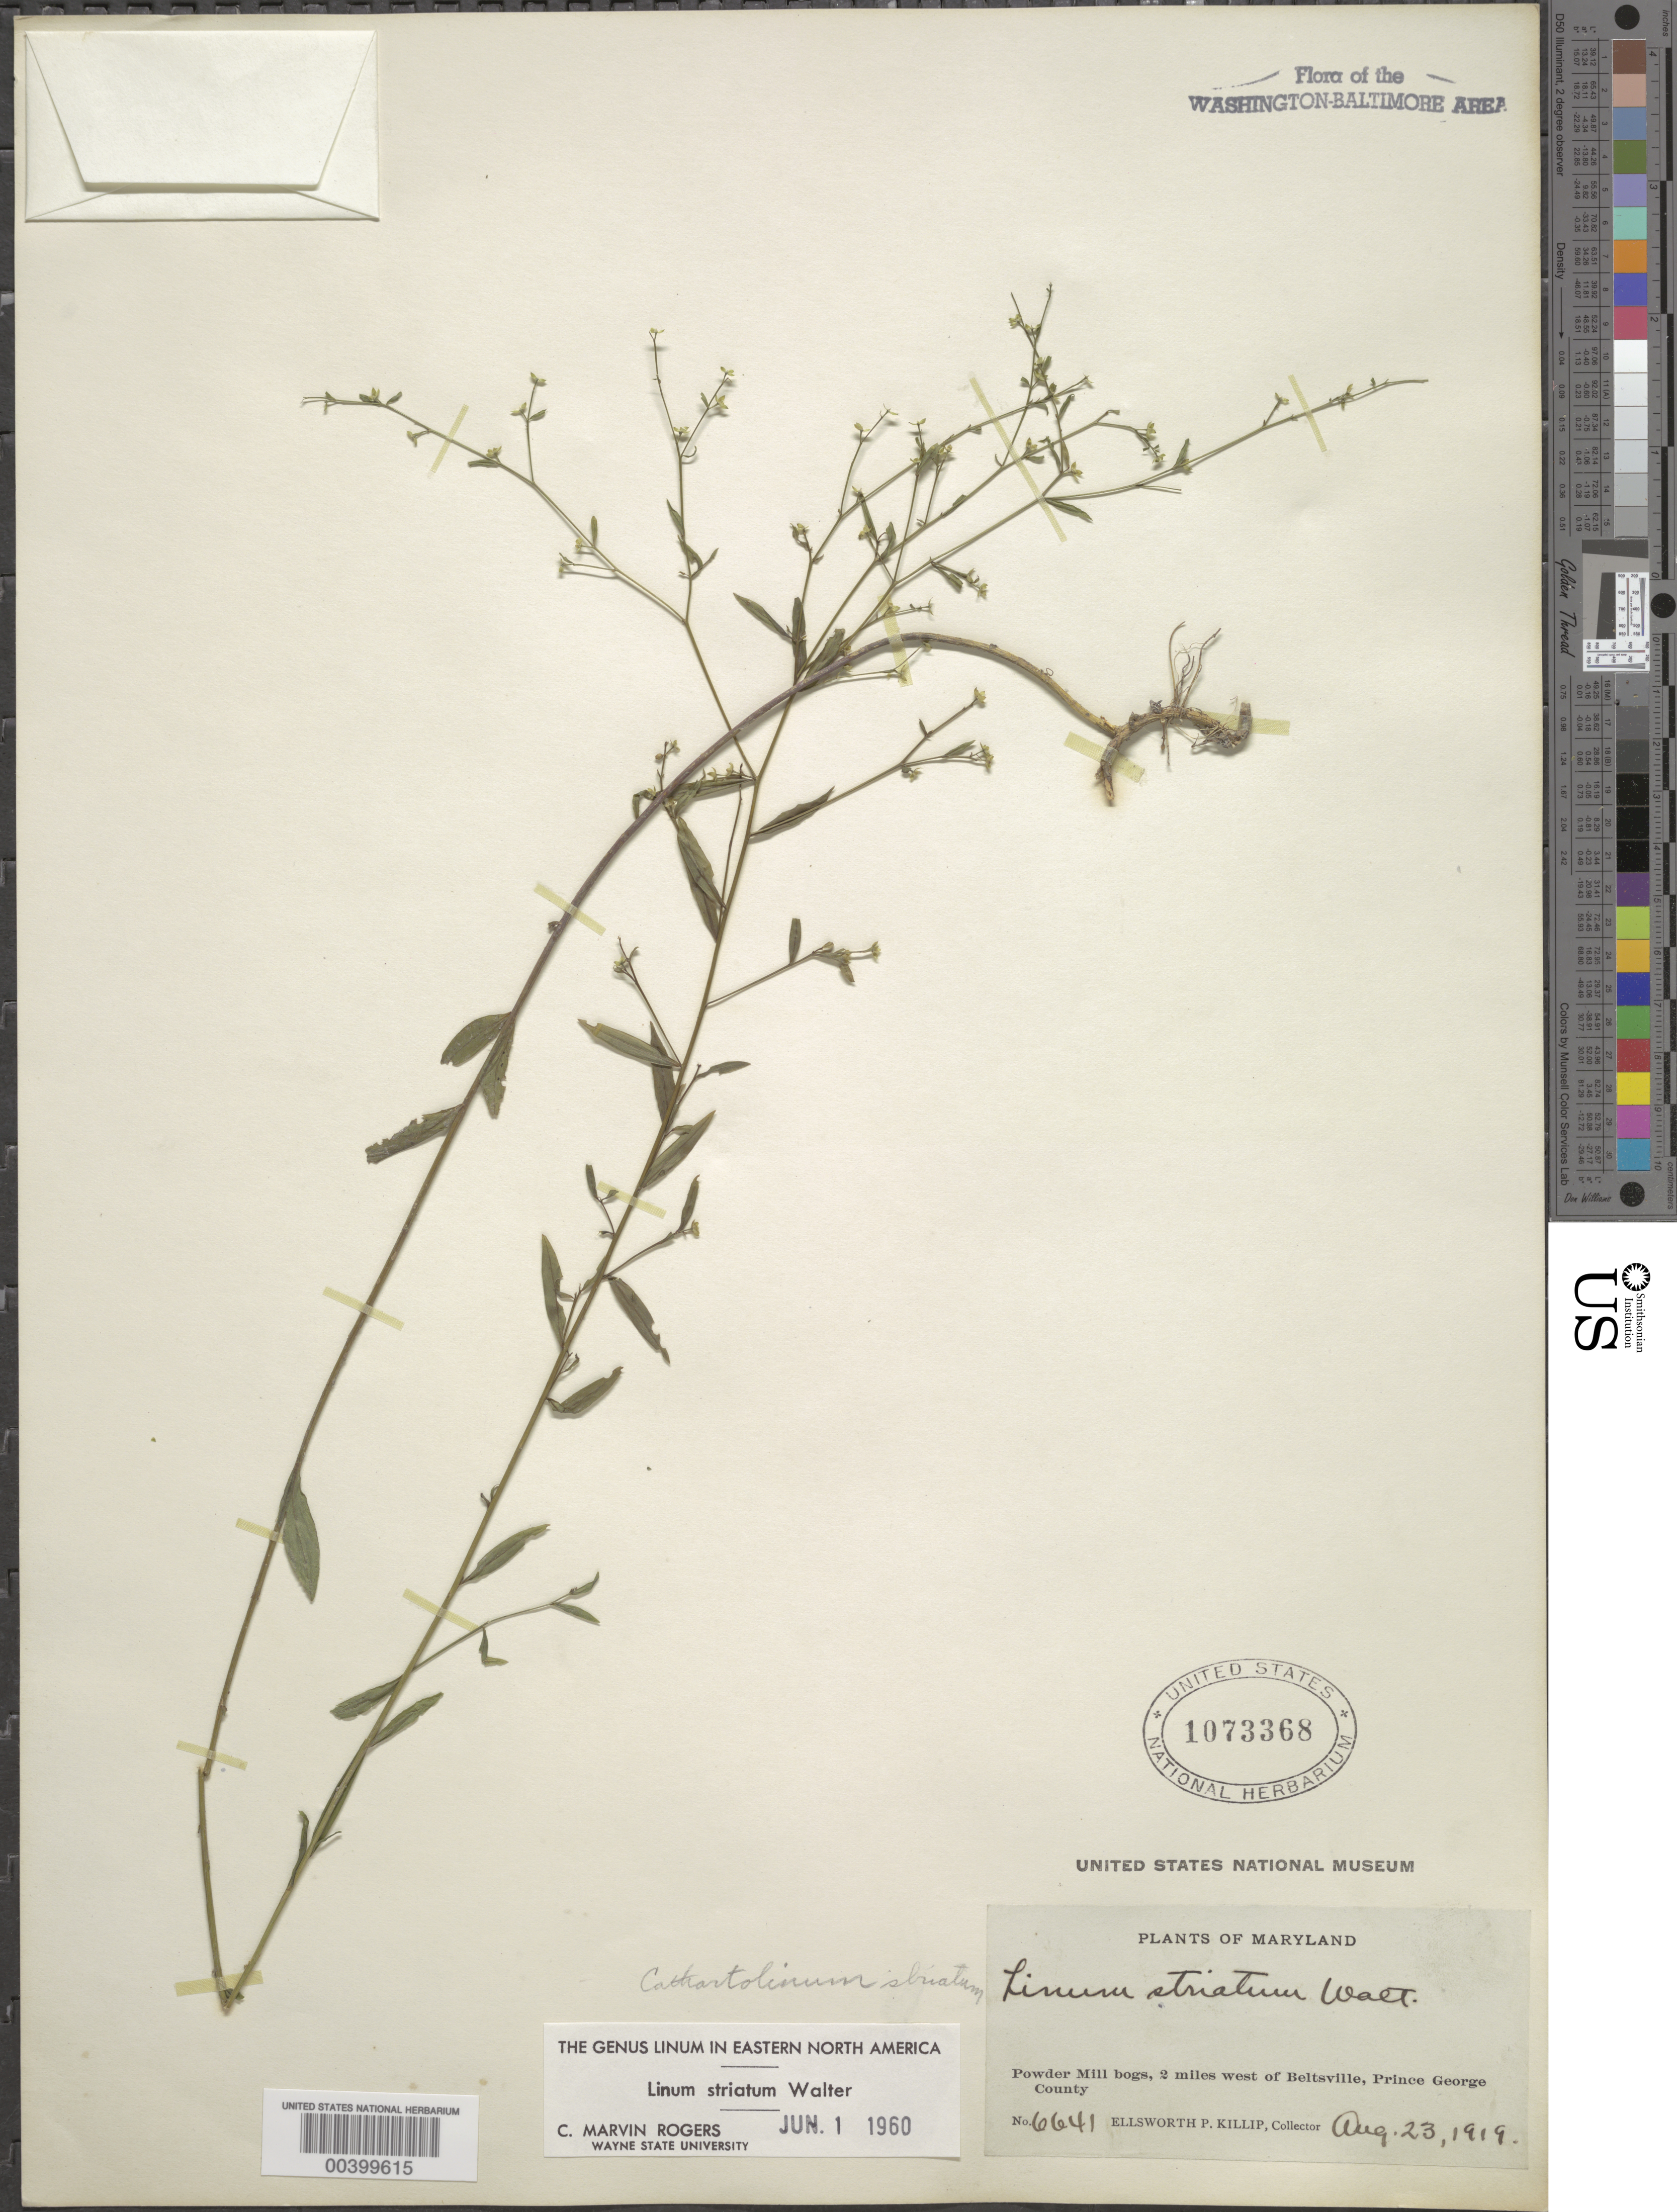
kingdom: Plantae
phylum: Tracheophyta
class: Magnoliopsida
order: Malpighiales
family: Linaceae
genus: Linum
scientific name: Linum striatum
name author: Walter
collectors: E. P. Killip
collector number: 6641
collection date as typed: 23 Aug 1919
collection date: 1919-08-23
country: United States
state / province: Maryland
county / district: Prince George's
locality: Powder Mill Bogs, Beltsville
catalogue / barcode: US 1073368